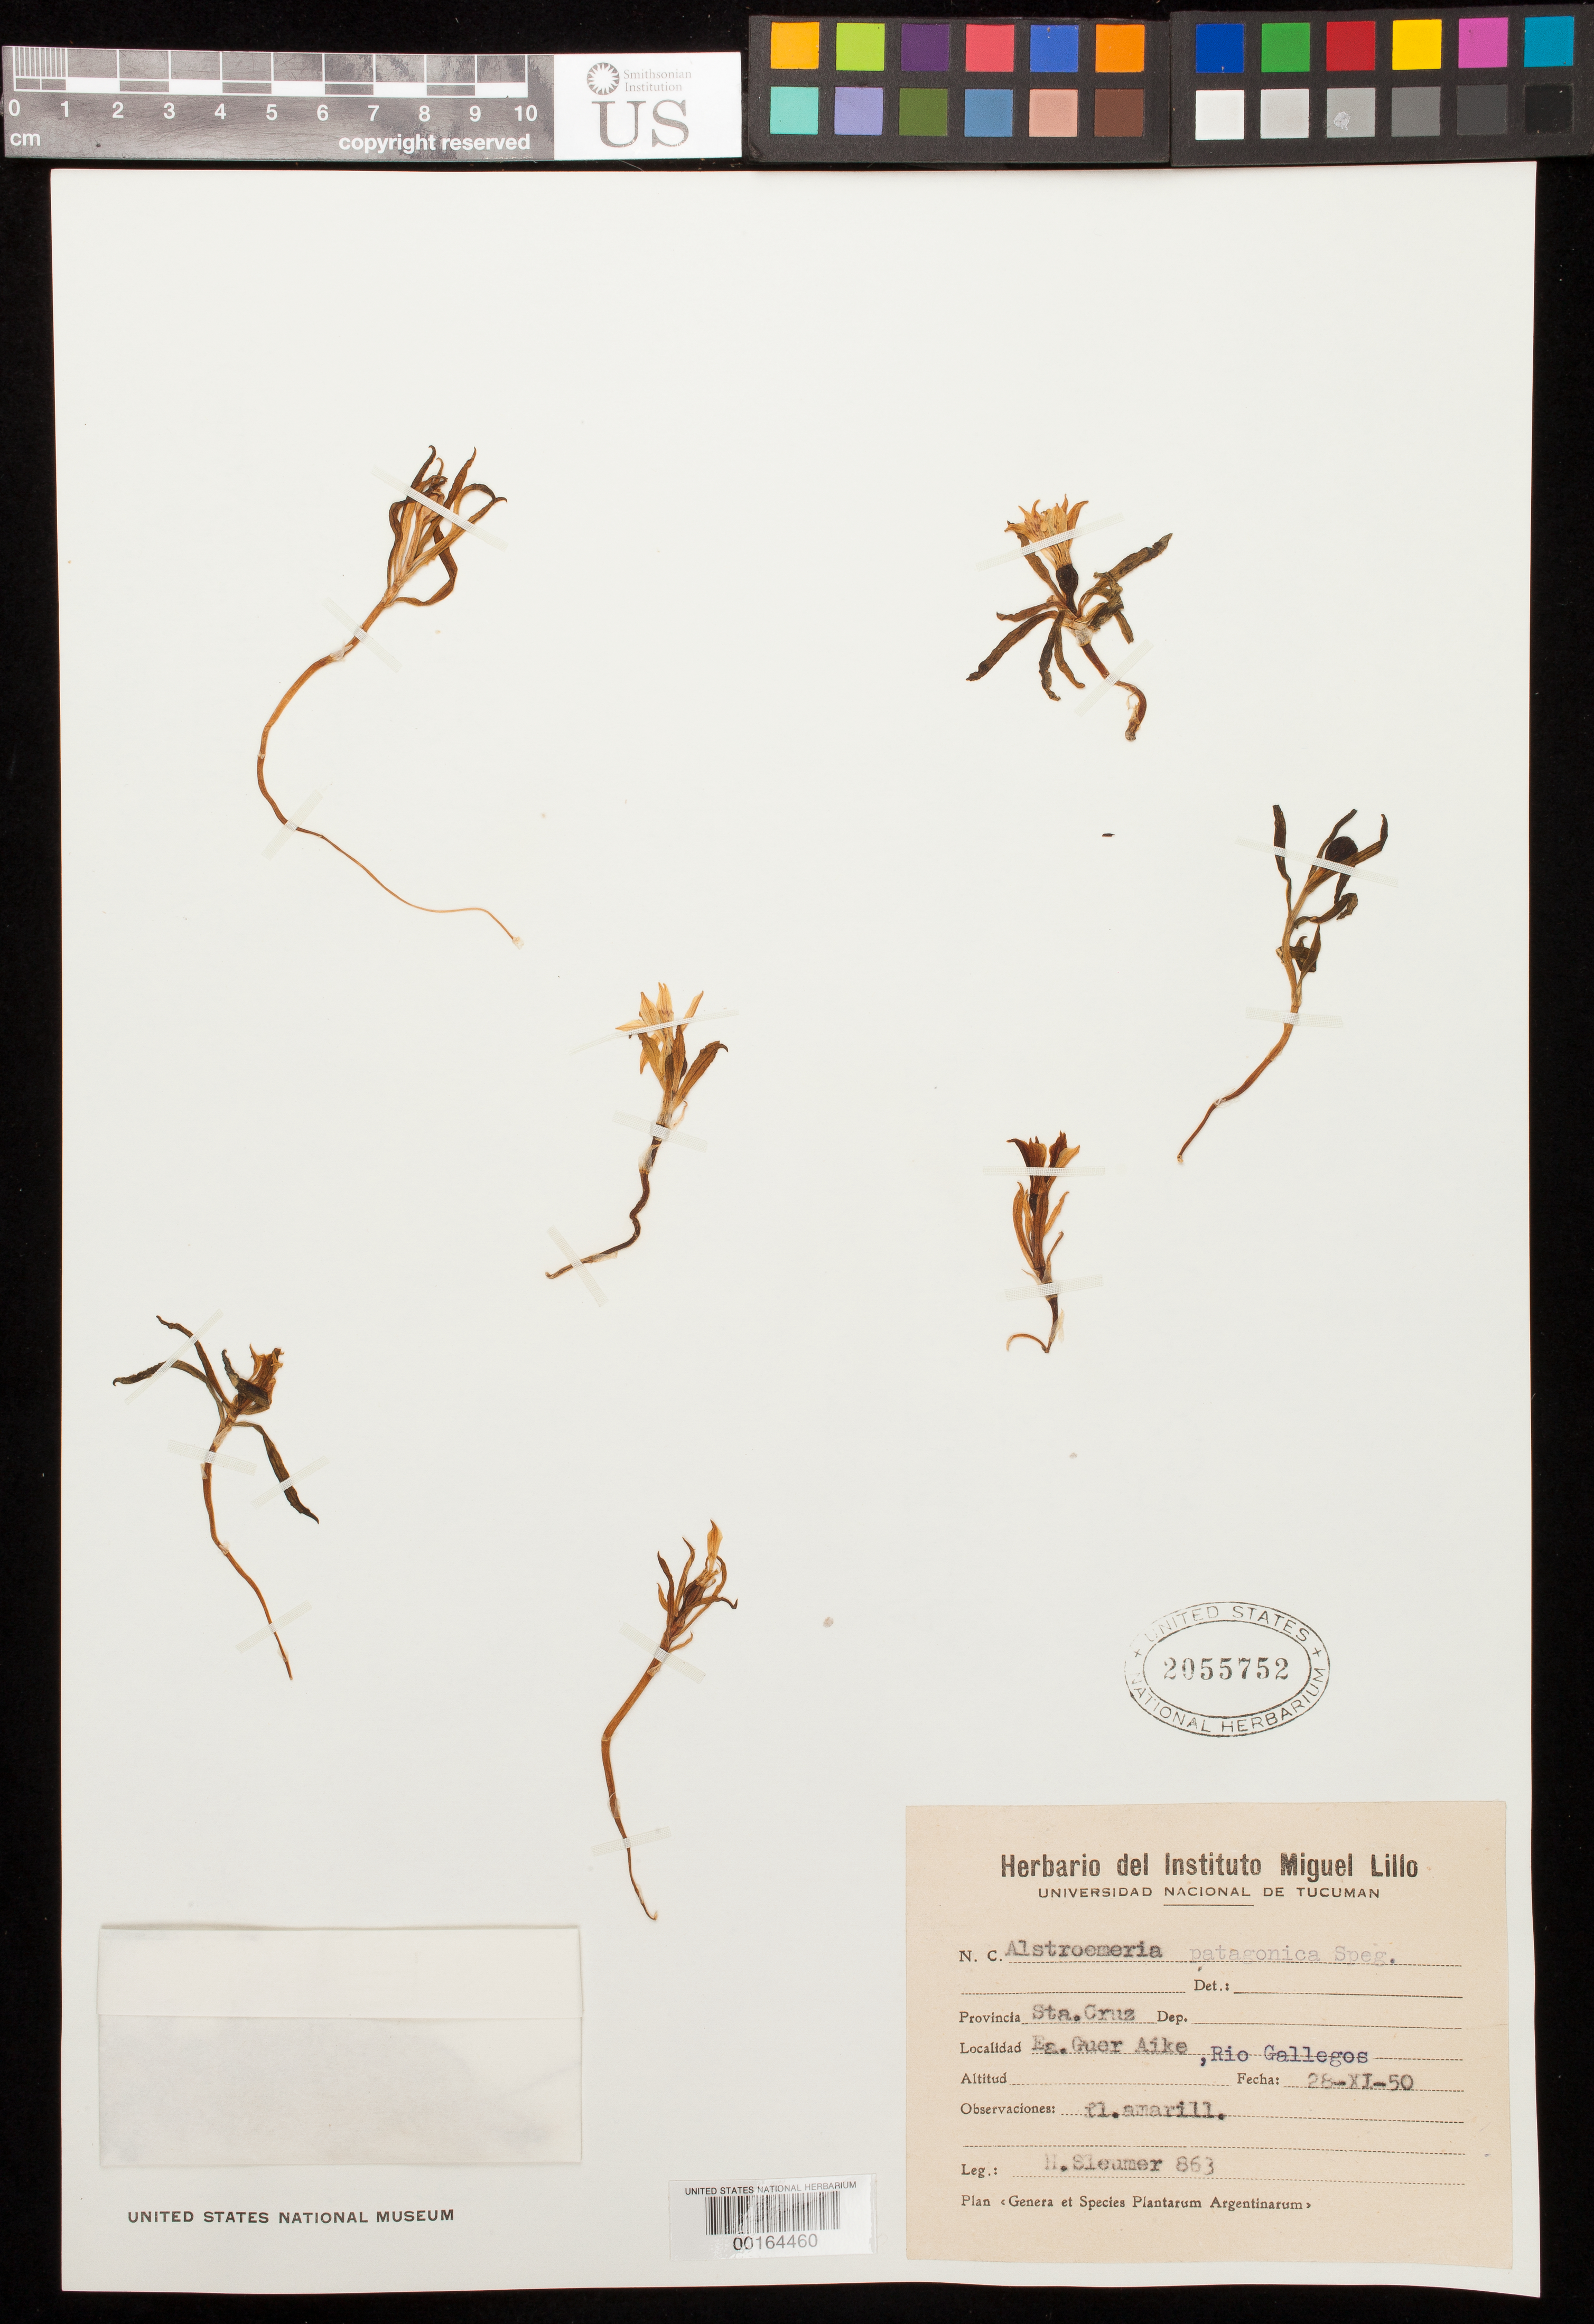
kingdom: Plantae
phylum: Tracheophyta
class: Liliopsida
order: Liliales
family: Alstroemeriaceae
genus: Alstroemeria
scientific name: Alstroemeria patagonica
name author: Phil.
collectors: H. O. Sleumer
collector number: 863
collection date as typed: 28 Nov 1950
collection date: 1950-11-28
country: Argentina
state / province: Santa Cruz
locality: Ea. guer Aike, Rio Gallegos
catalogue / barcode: US 2055752